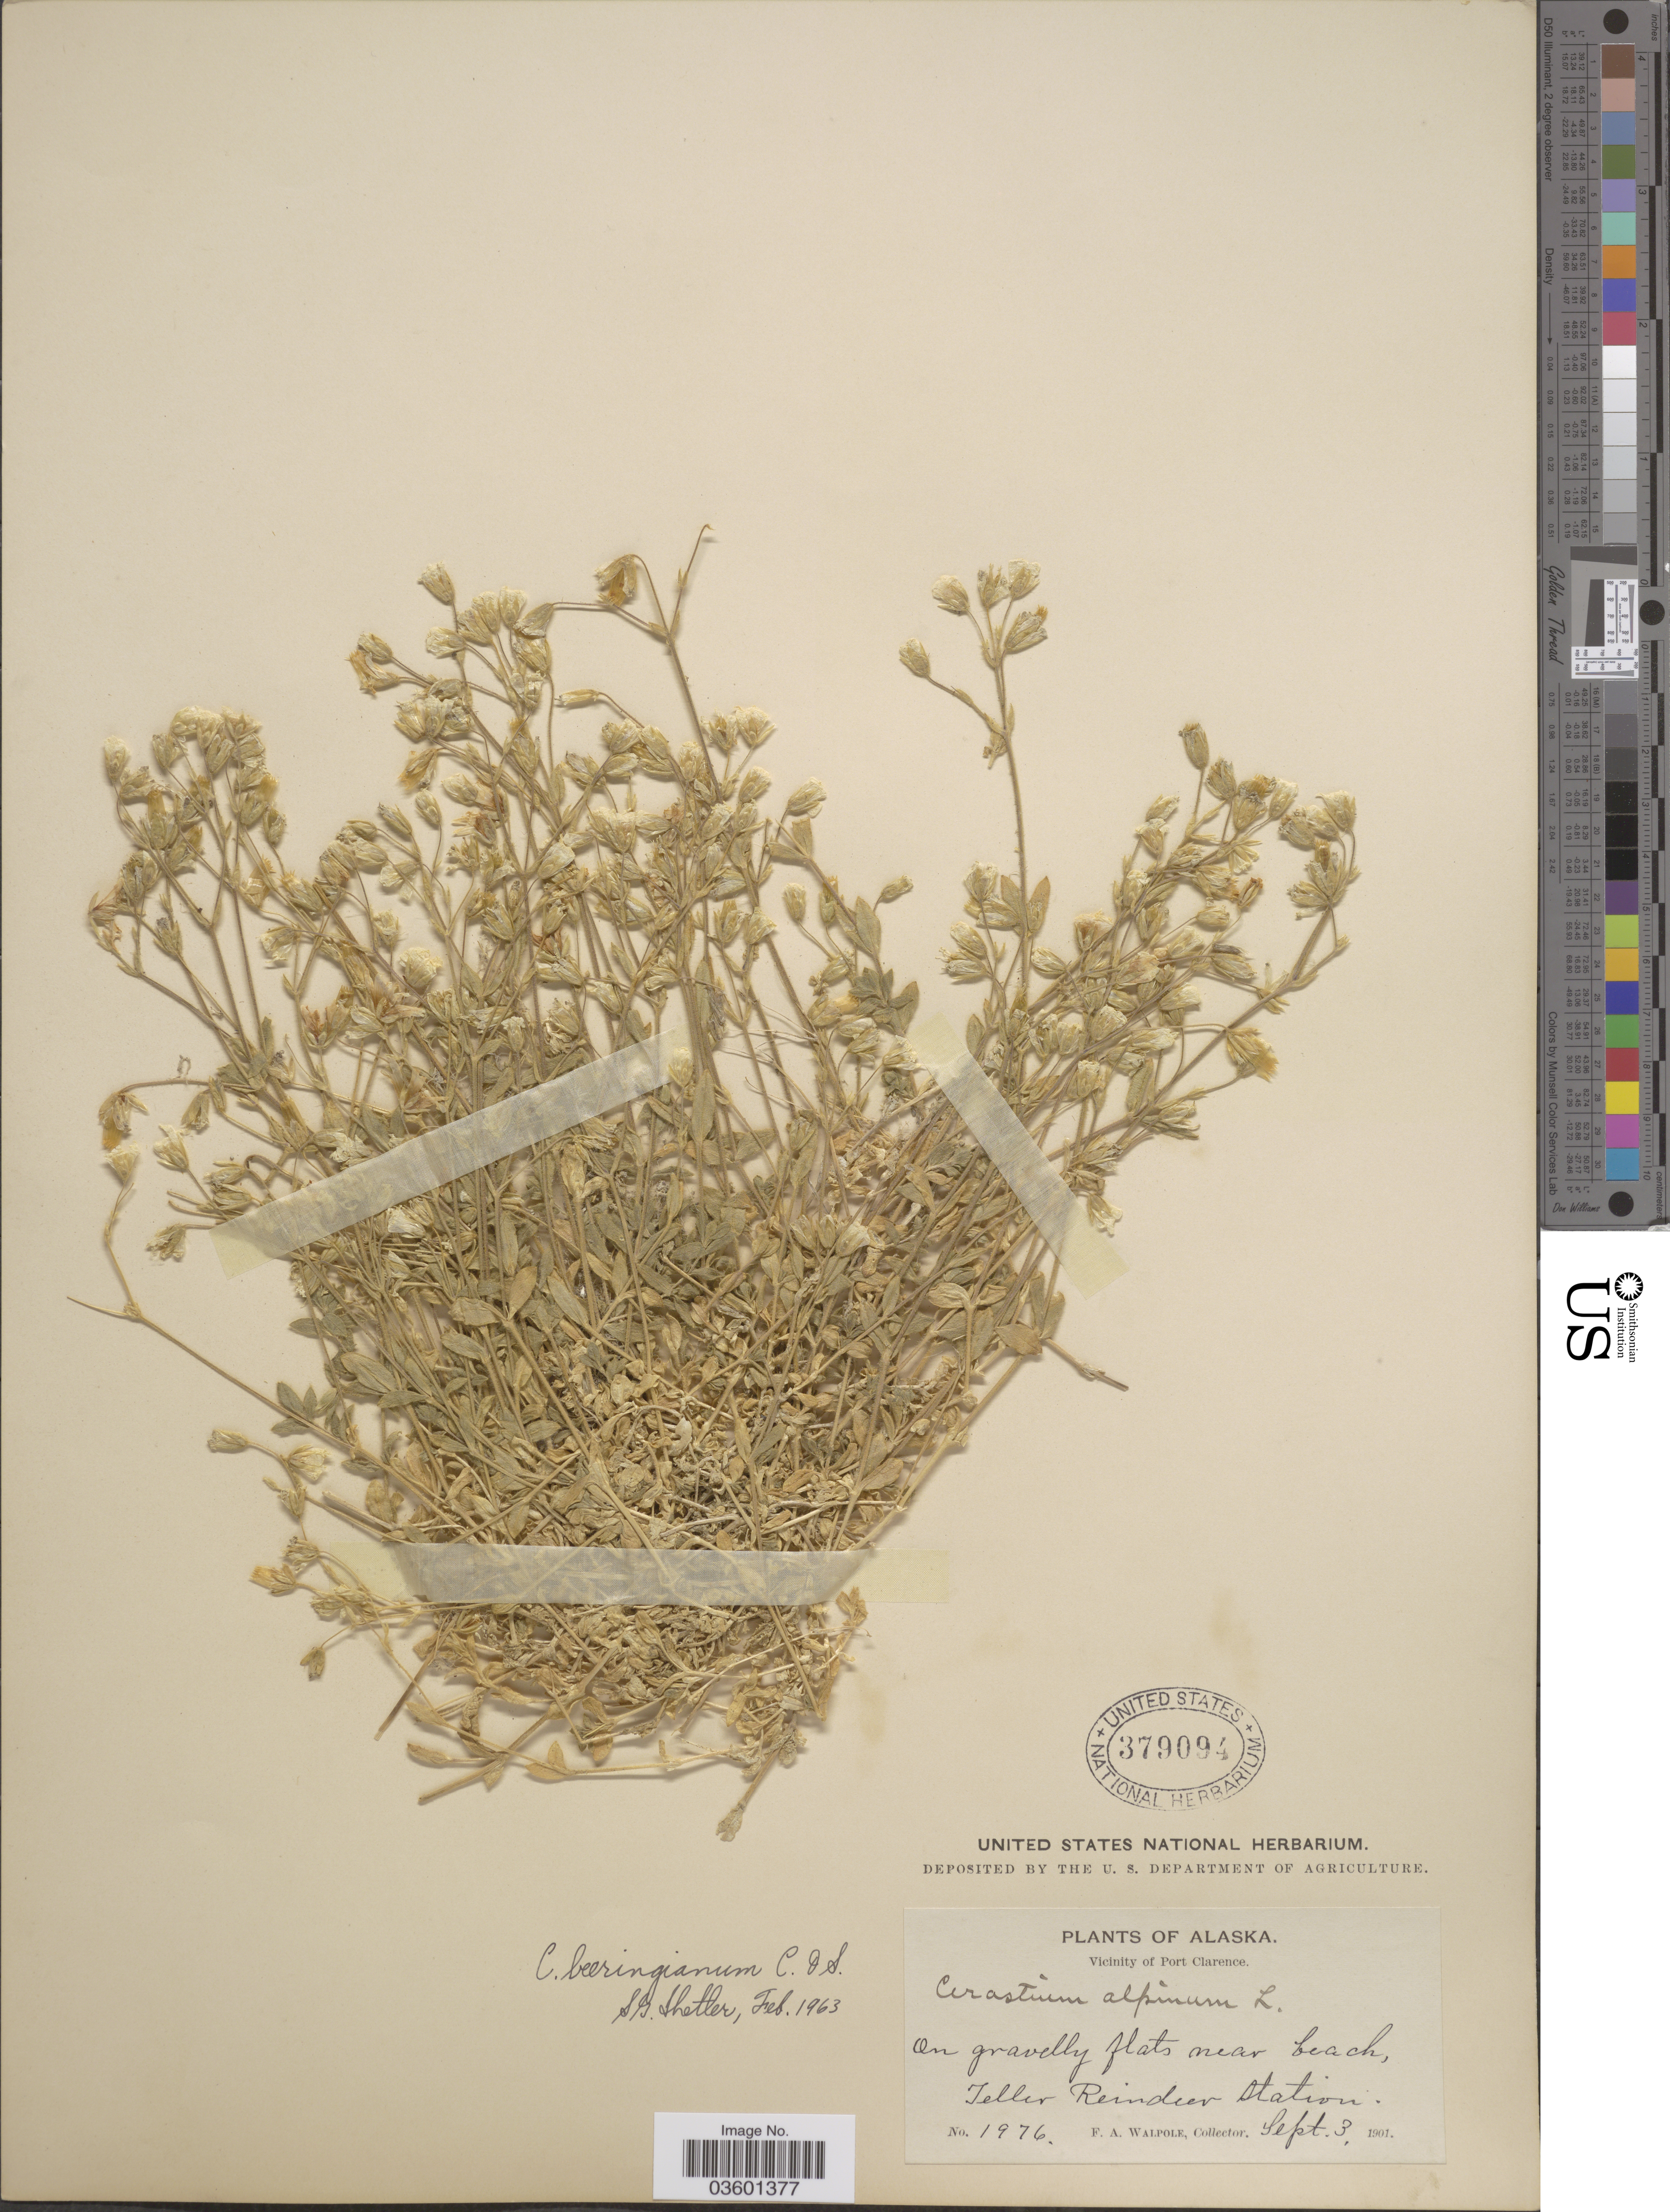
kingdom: Plantae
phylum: Tracheophyta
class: Magnoliopsida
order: Caryophyllales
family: Caryophyllaceae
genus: Cerastium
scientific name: Cerastium beeringianum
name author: Cham. & Schltdl.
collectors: F. Walpole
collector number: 1976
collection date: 1901-09-03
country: United States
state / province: Alaska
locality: Vicinity of Port Clarence. On gravelly flats near beach, Teller Reindeer Station.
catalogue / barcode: US 379094